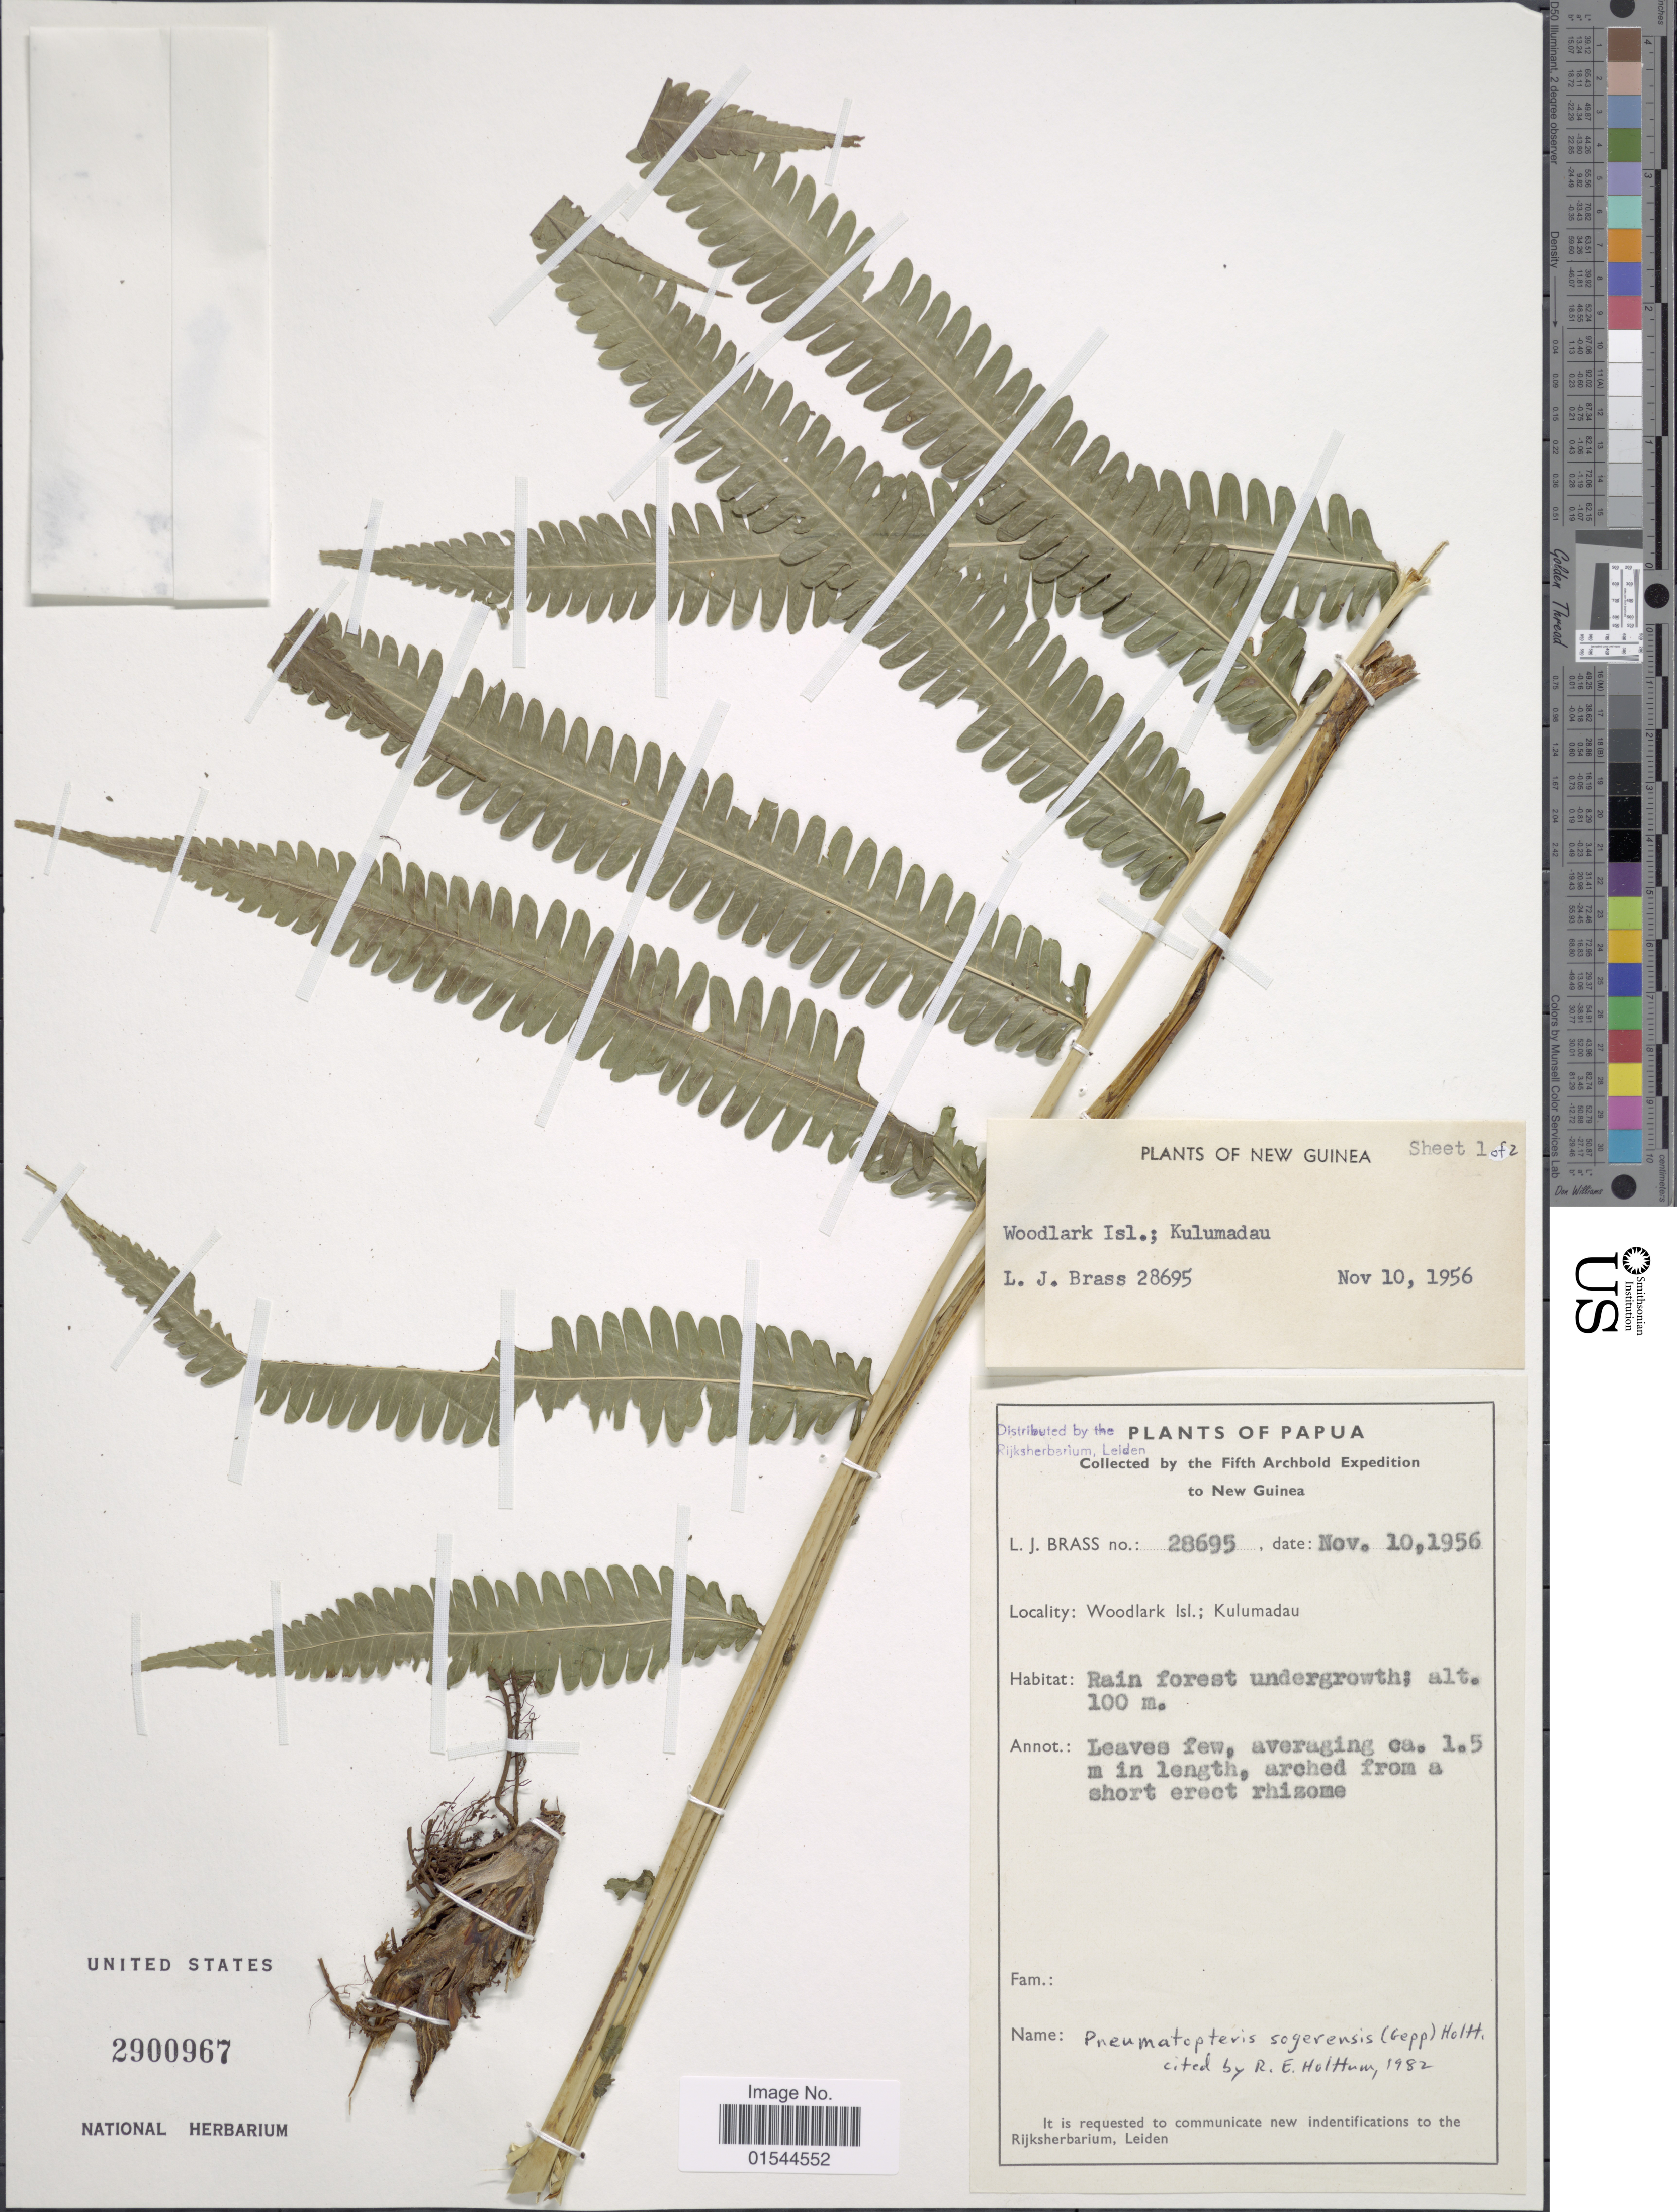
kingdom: Plantae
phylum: Tracheophyta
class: Polypodiopsida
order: Polypodiales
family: Thelypteridaceae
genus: Pneumatopteris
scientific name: Pneumatopteris sogerensis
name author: (A. Gepp) Holttum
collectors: L. J. Brass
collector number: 28695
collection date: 1956-11-10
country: Papua New Guinea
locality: New Guinea, Papua, Woodlark Isl.; Kulumadau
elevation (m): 100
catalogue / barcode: US 2900967